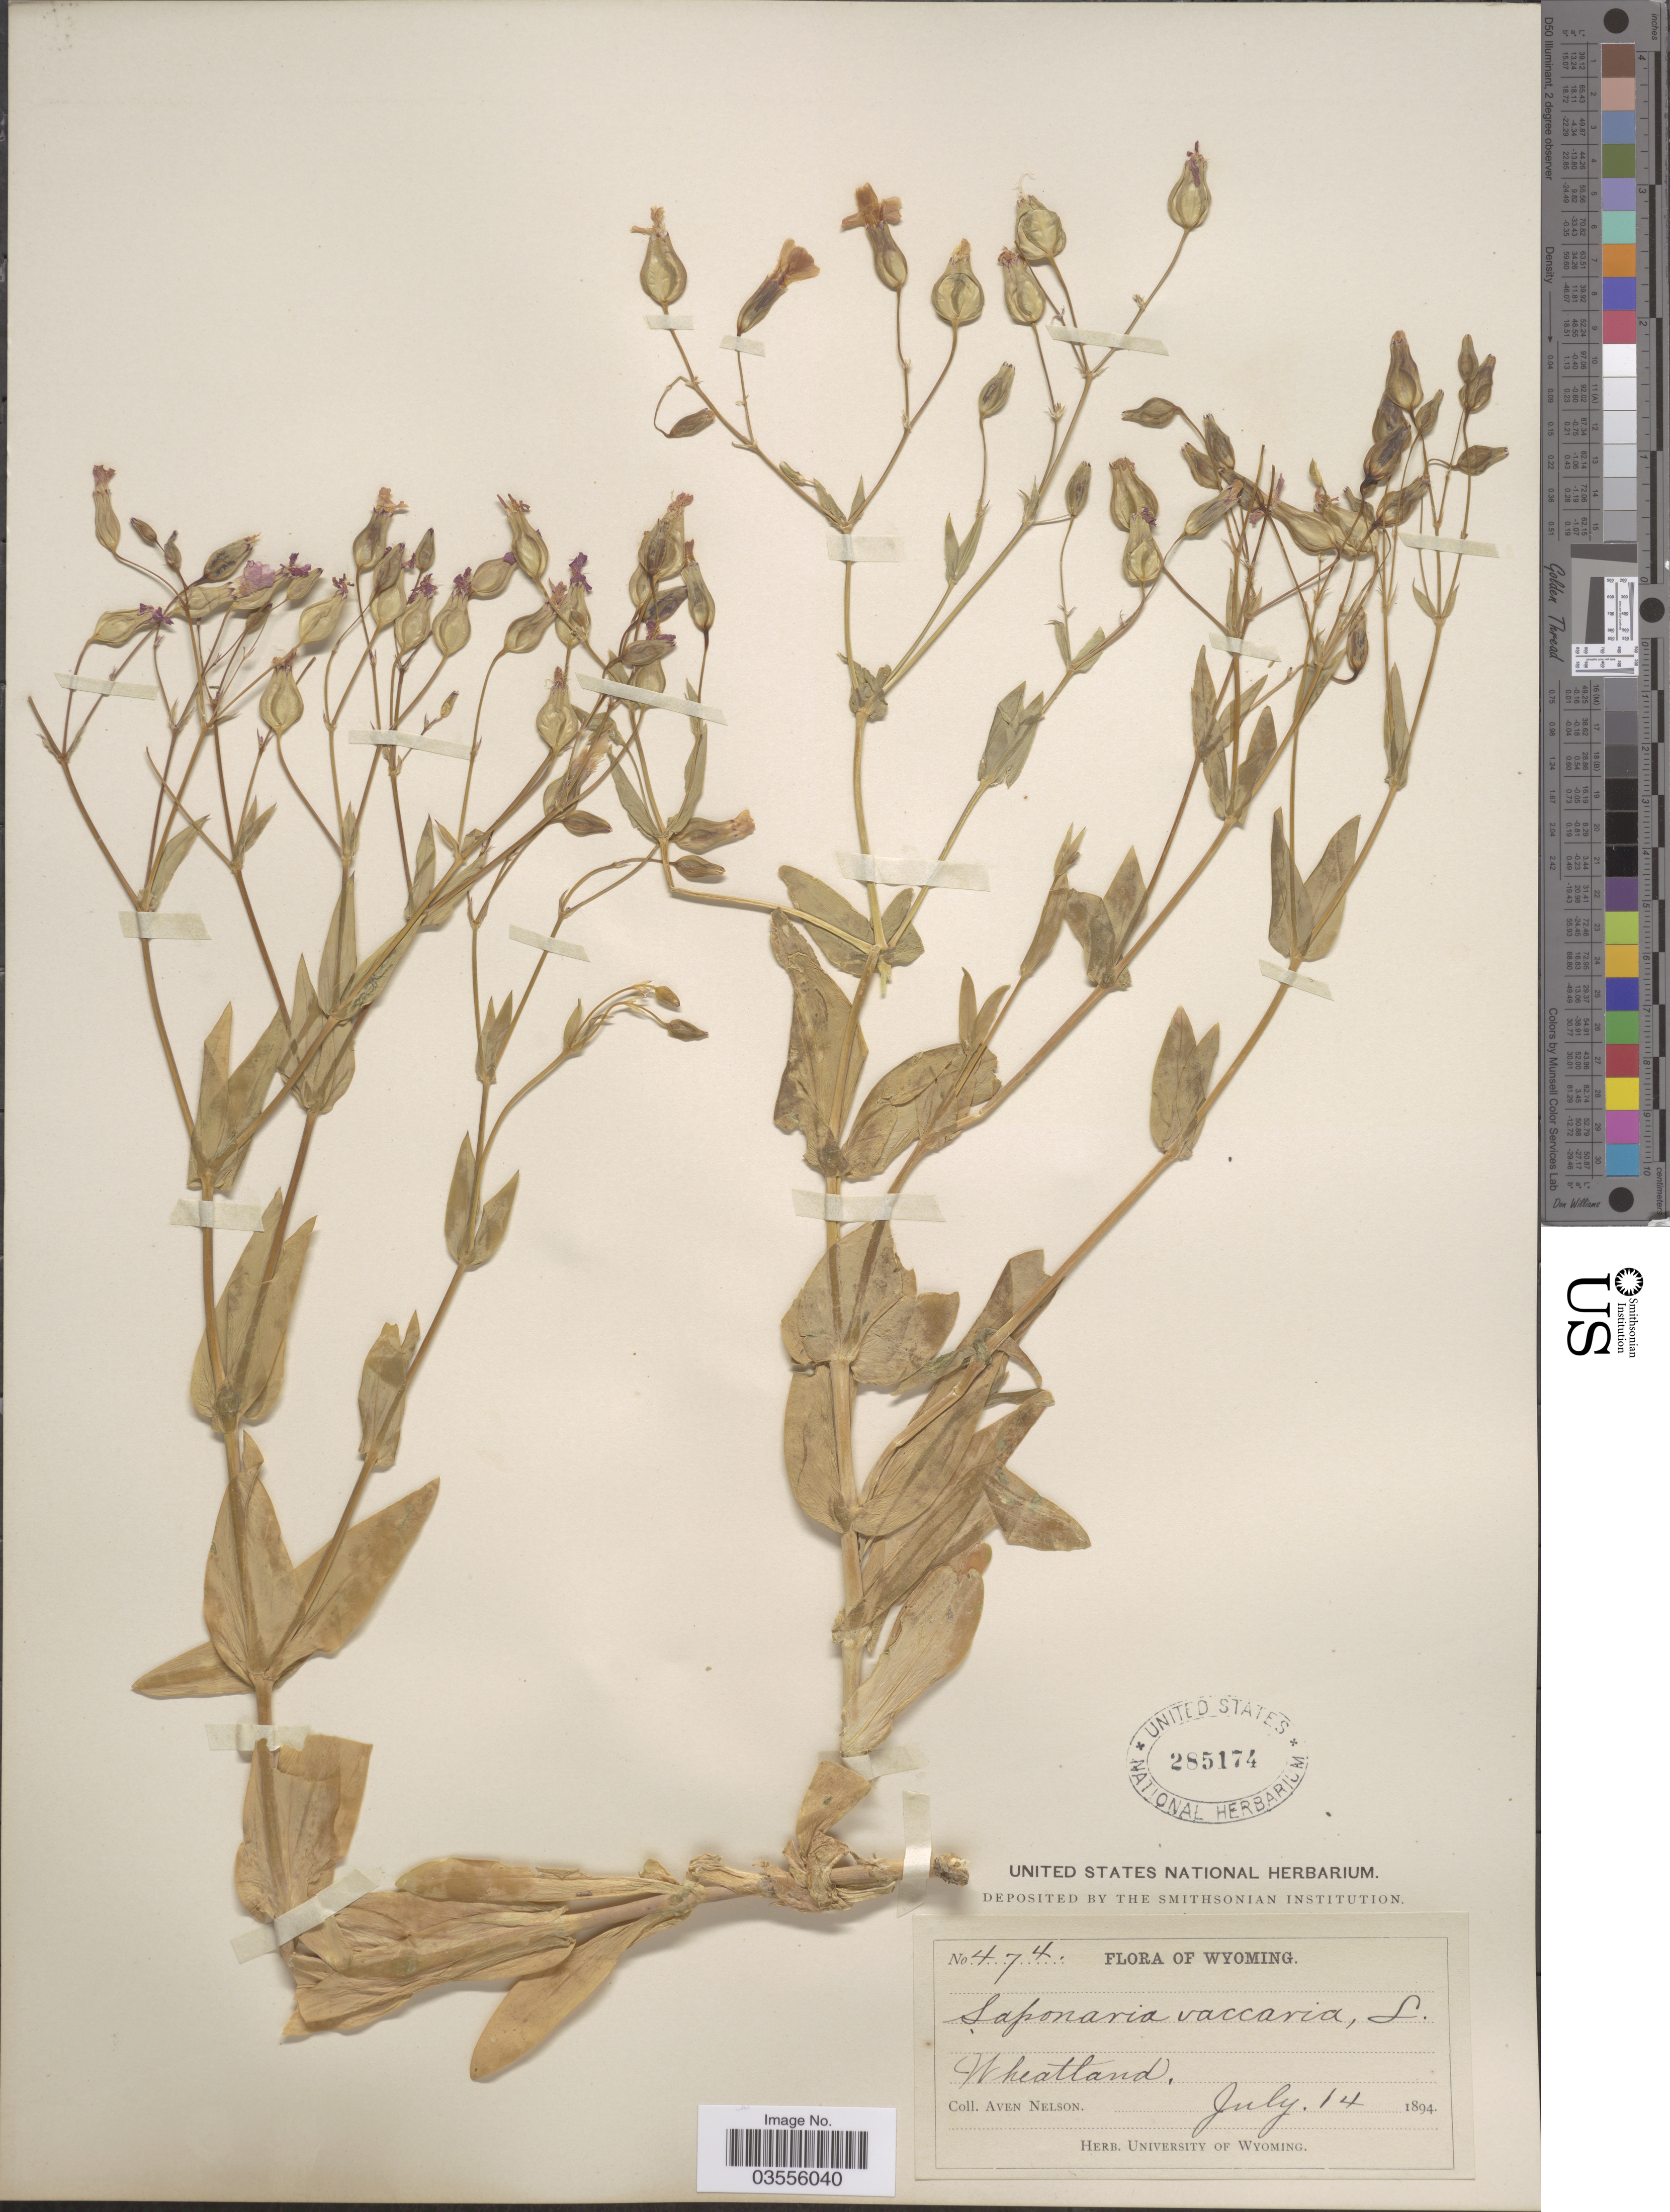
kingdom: Plantae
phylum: Tracheophyta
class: Magnoliopsida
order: Caryophyllales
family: Caryophyllaceae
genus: Vaccaria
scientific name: Vaccaria vaccaria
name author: (L.) Britton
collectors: A. Nelson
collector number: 474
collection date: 1894-07-14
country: United States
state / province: Wyoming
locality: Wheatland.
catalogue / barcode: US 285174